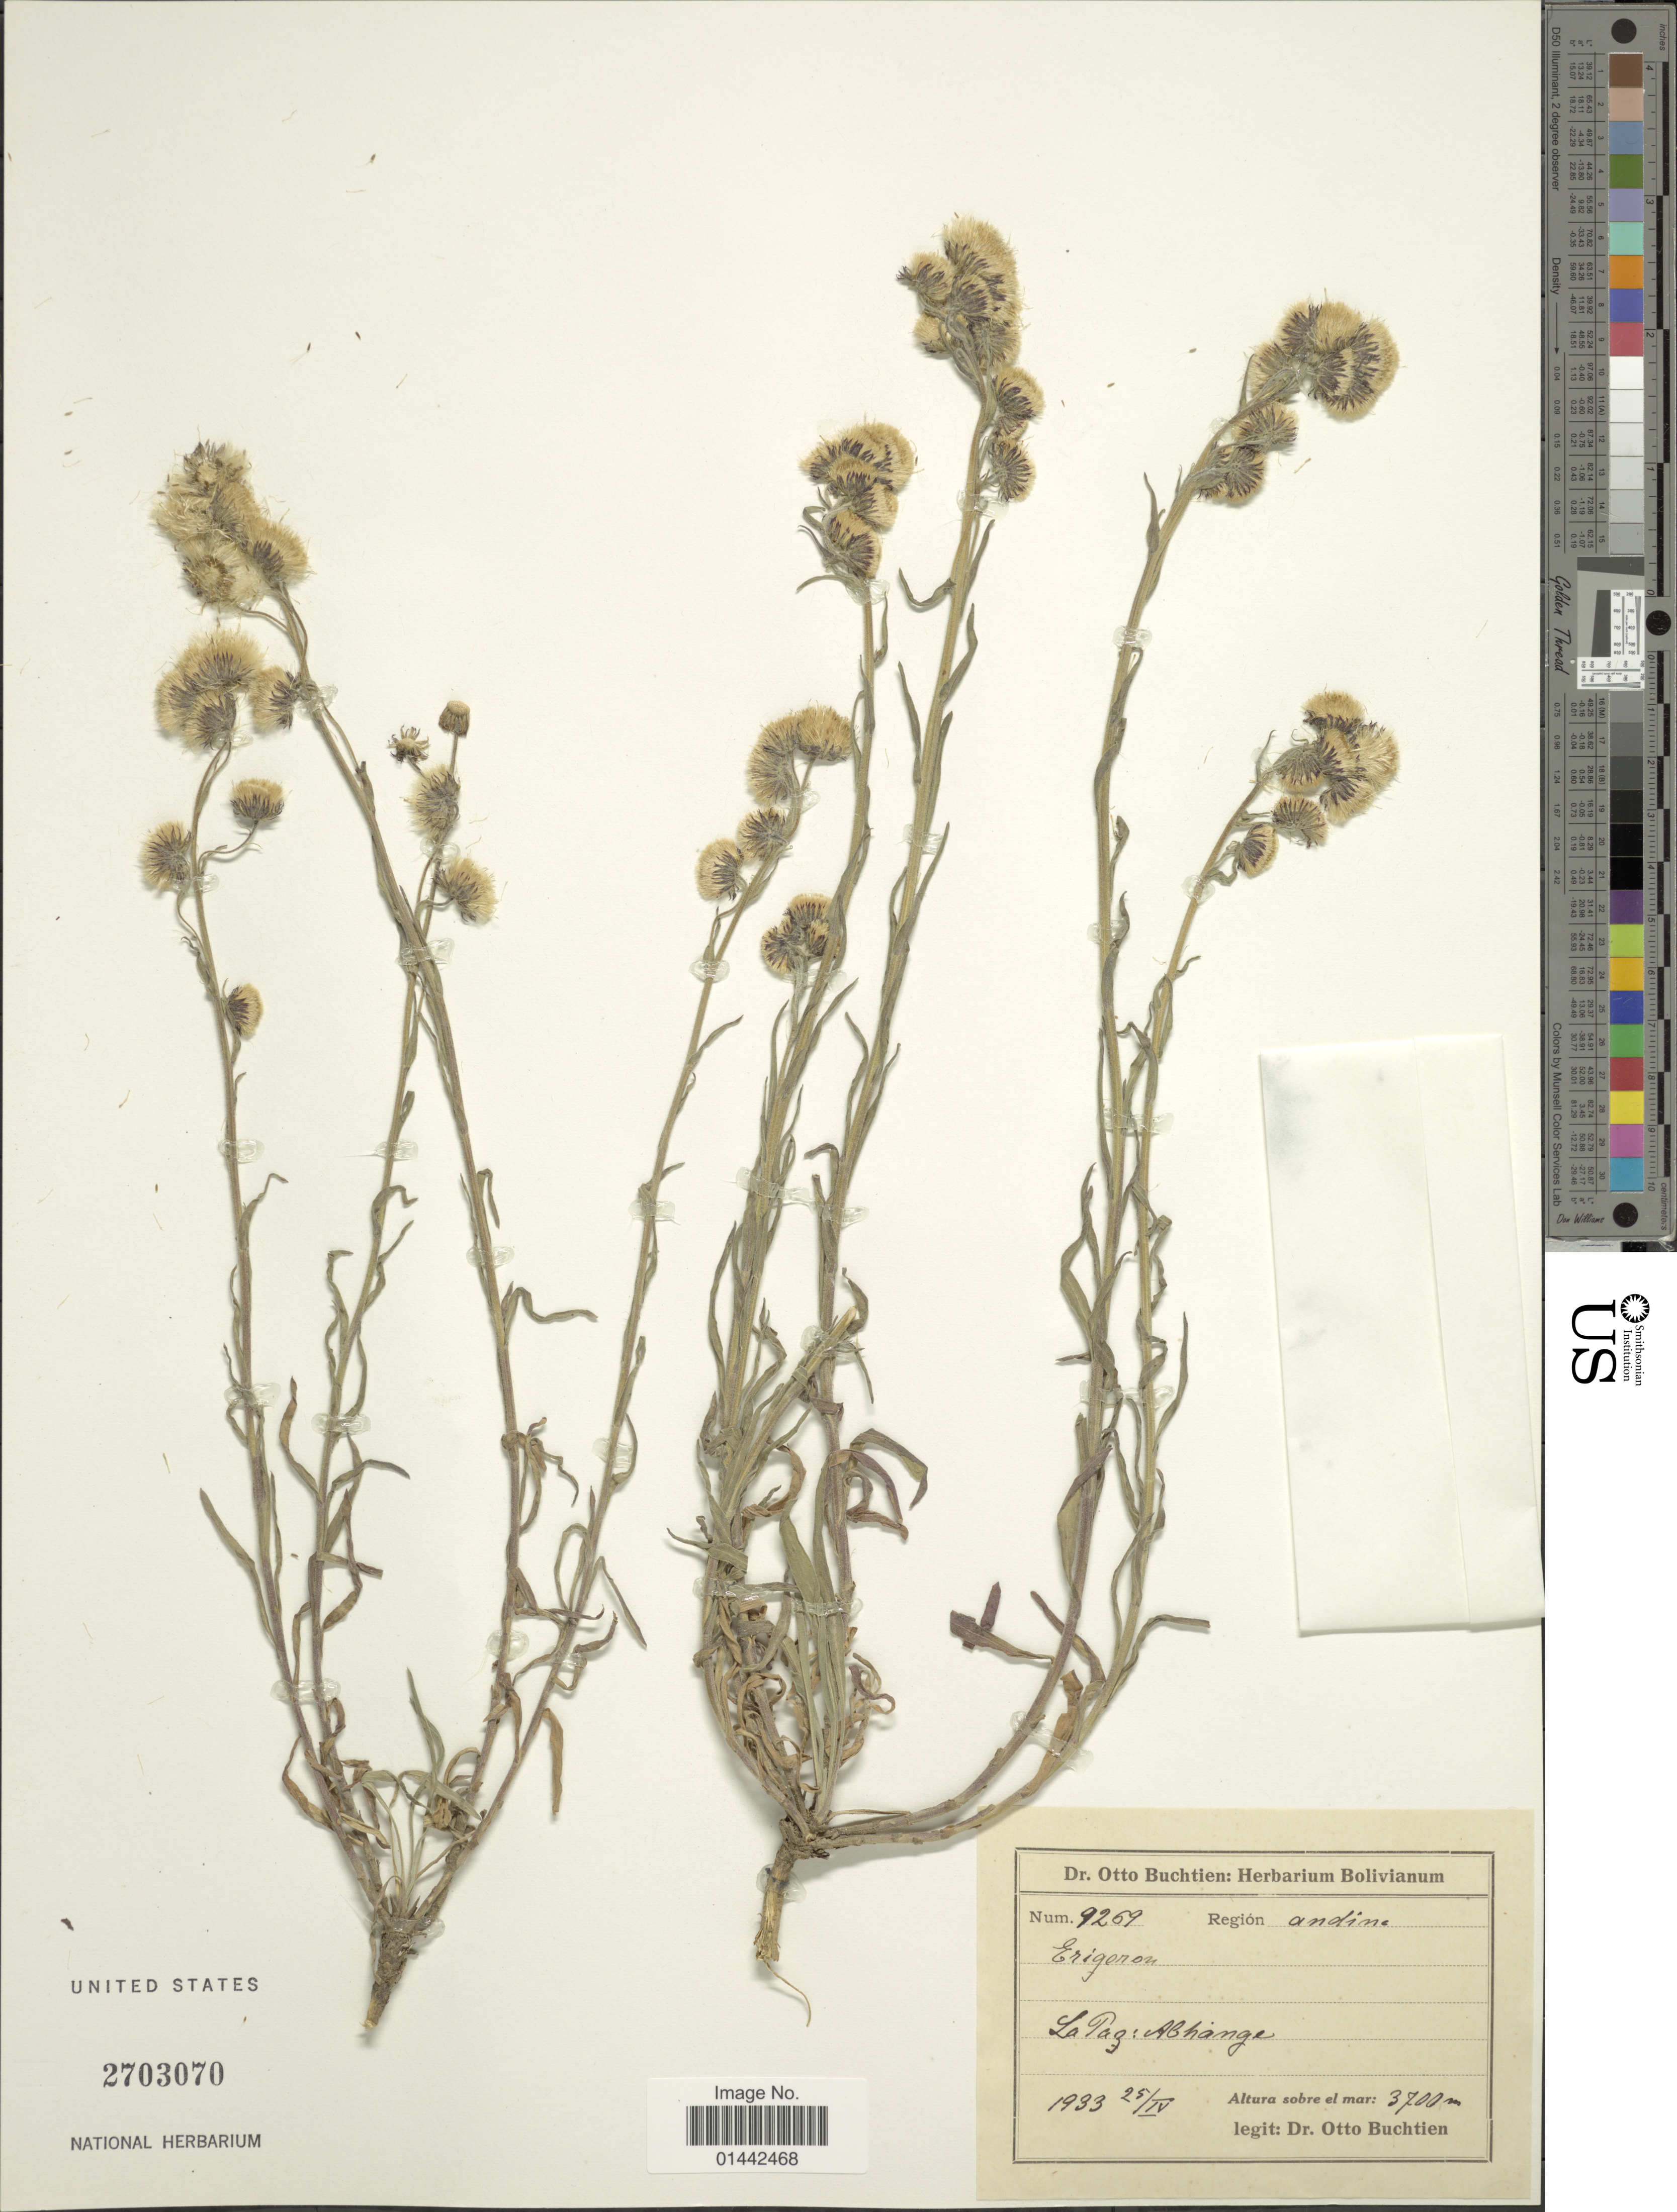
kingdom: Plantae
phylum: Tracheophyta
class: Magnoliopsida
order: Asterales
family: Asteraceae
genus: Erigeron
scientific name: Erigeron sp.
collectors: O. Buchtien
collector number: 9269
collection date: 1933-04-25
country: Bolivia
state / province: La Paz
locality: Abhange, region andine.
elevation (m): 3700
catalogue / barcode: US 2703070